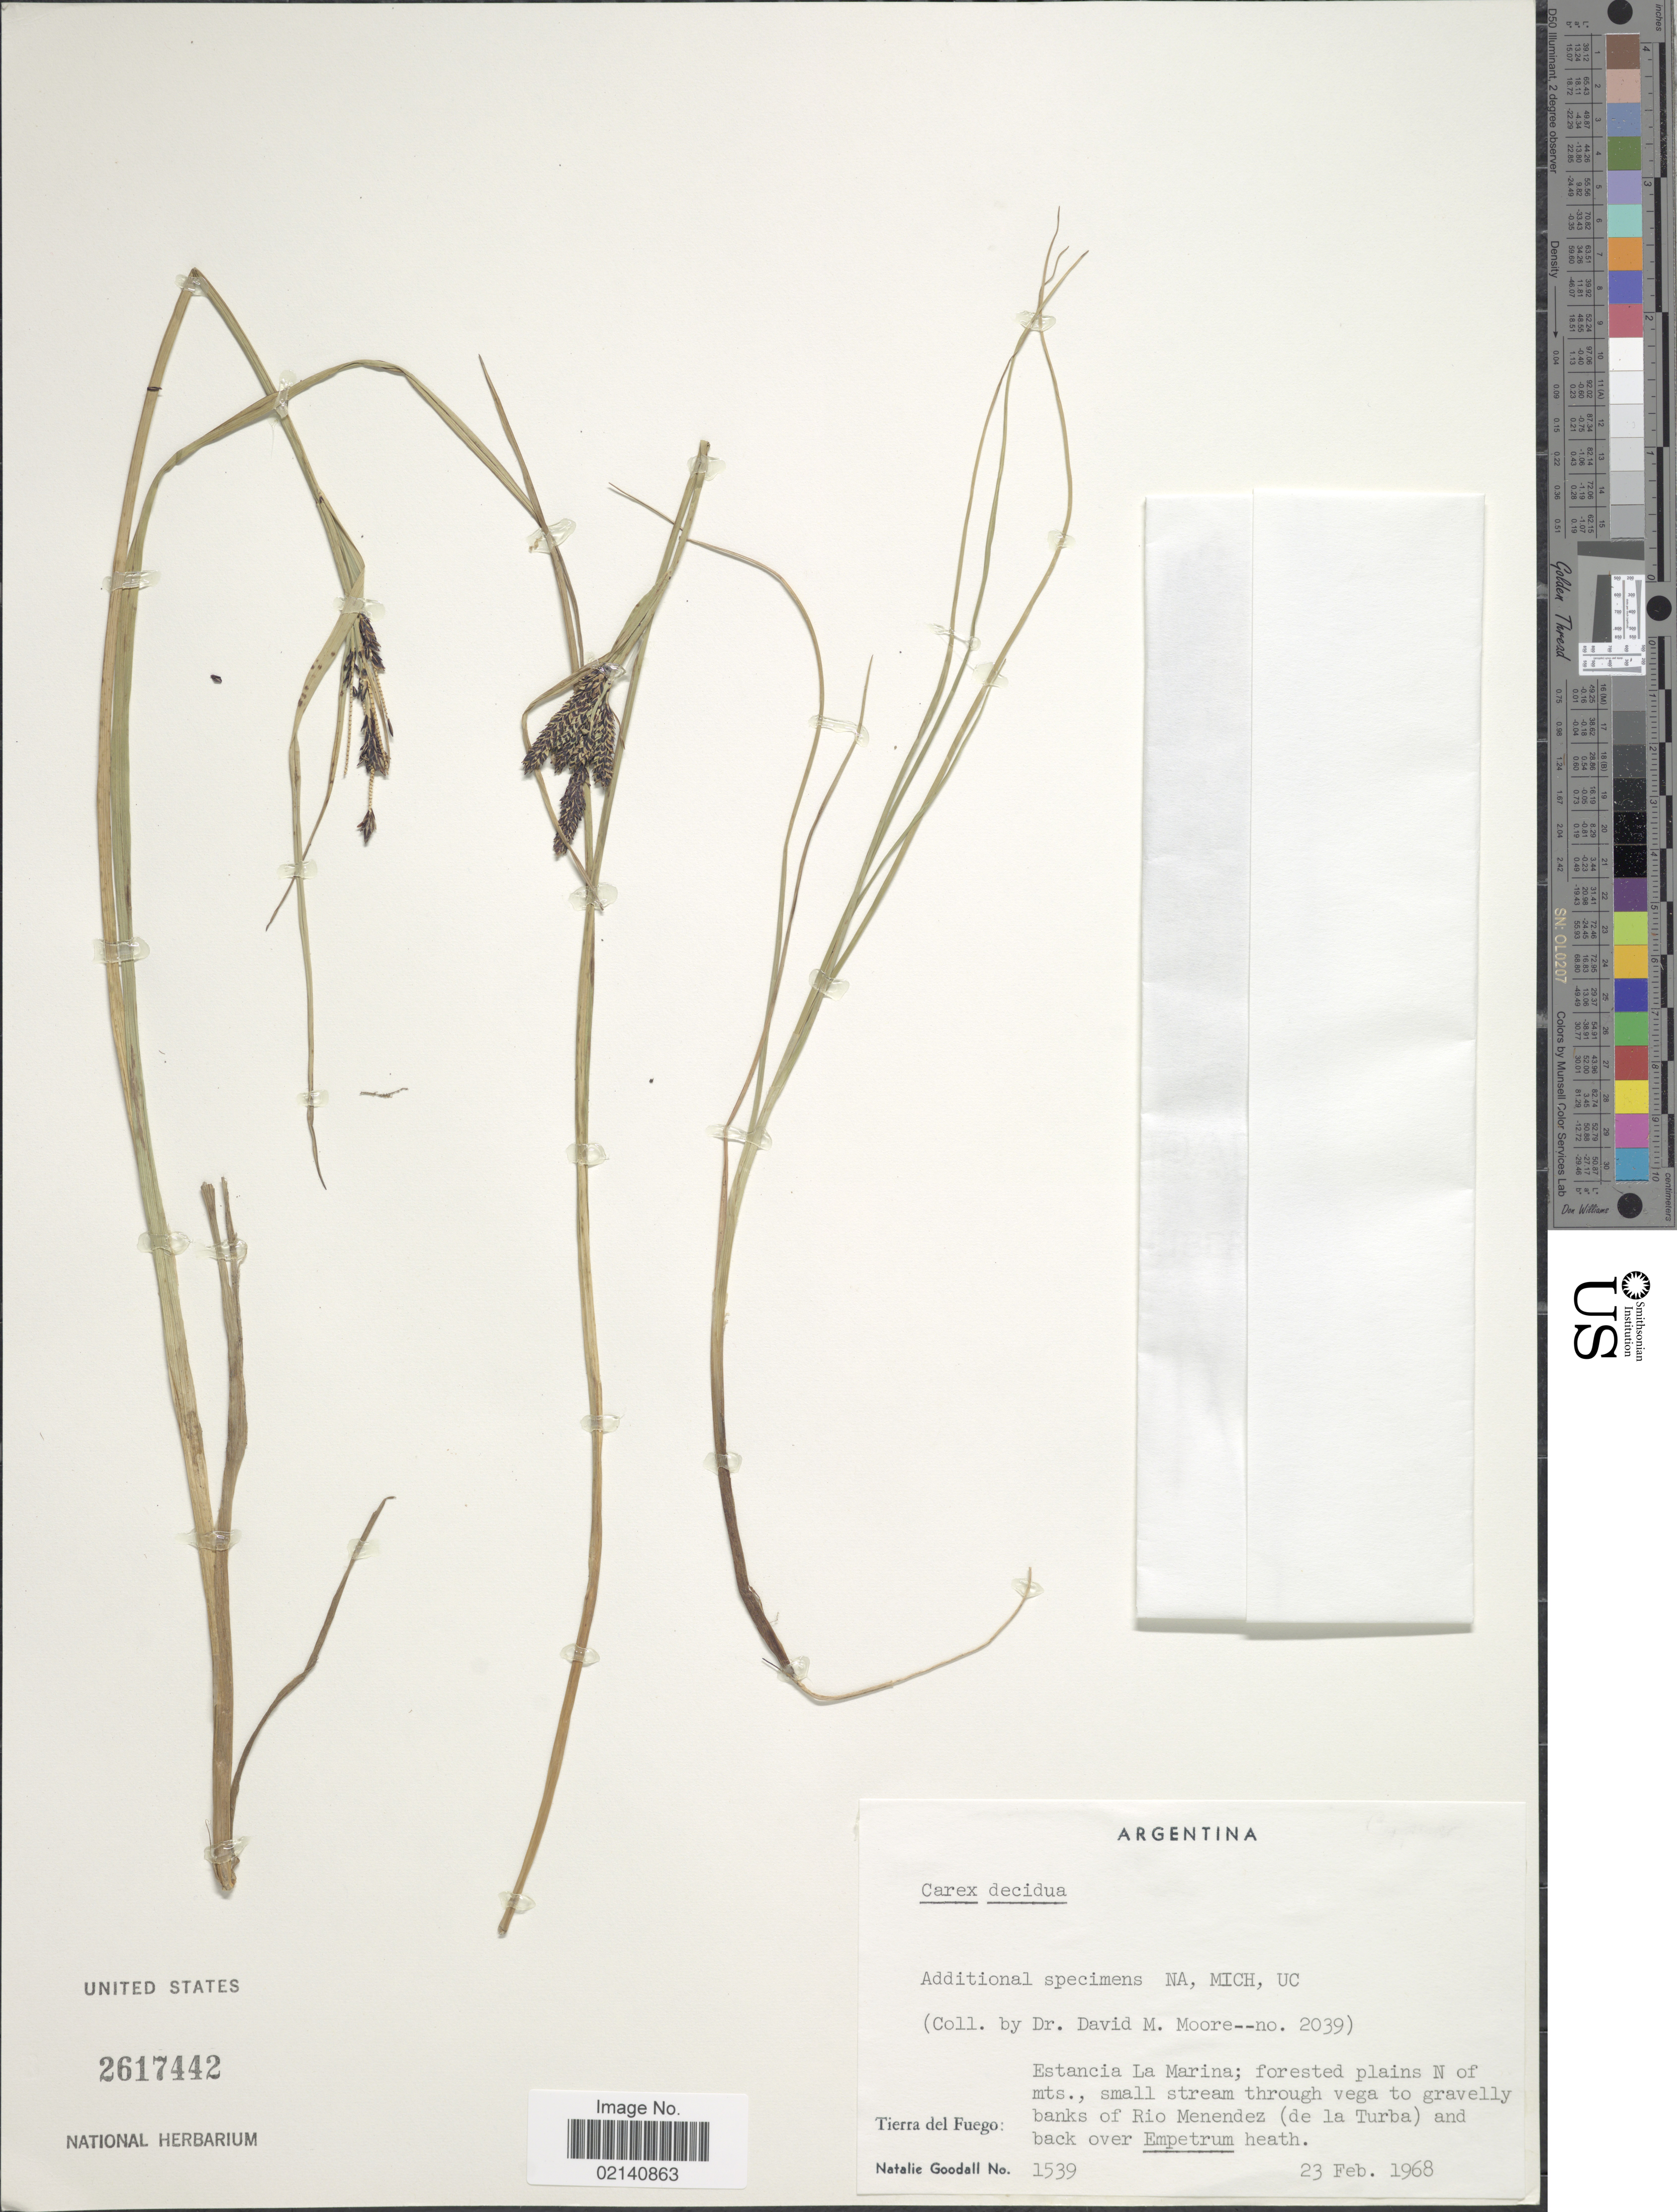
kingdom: Plantae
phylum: Tracheophyta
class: Liliopsida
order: Poales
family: Cyperaceae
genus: Carex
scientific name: Carex decidua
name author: Boott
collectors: N. Goodall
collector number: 1539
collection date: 1968-02-23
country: Argentina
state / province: Tierra del Fuego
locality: Estancia La Marina; forested plains N of mts., small stream through vega to gravelly banks of Rio Menendes (de la Turba)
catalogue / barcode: US 2617442